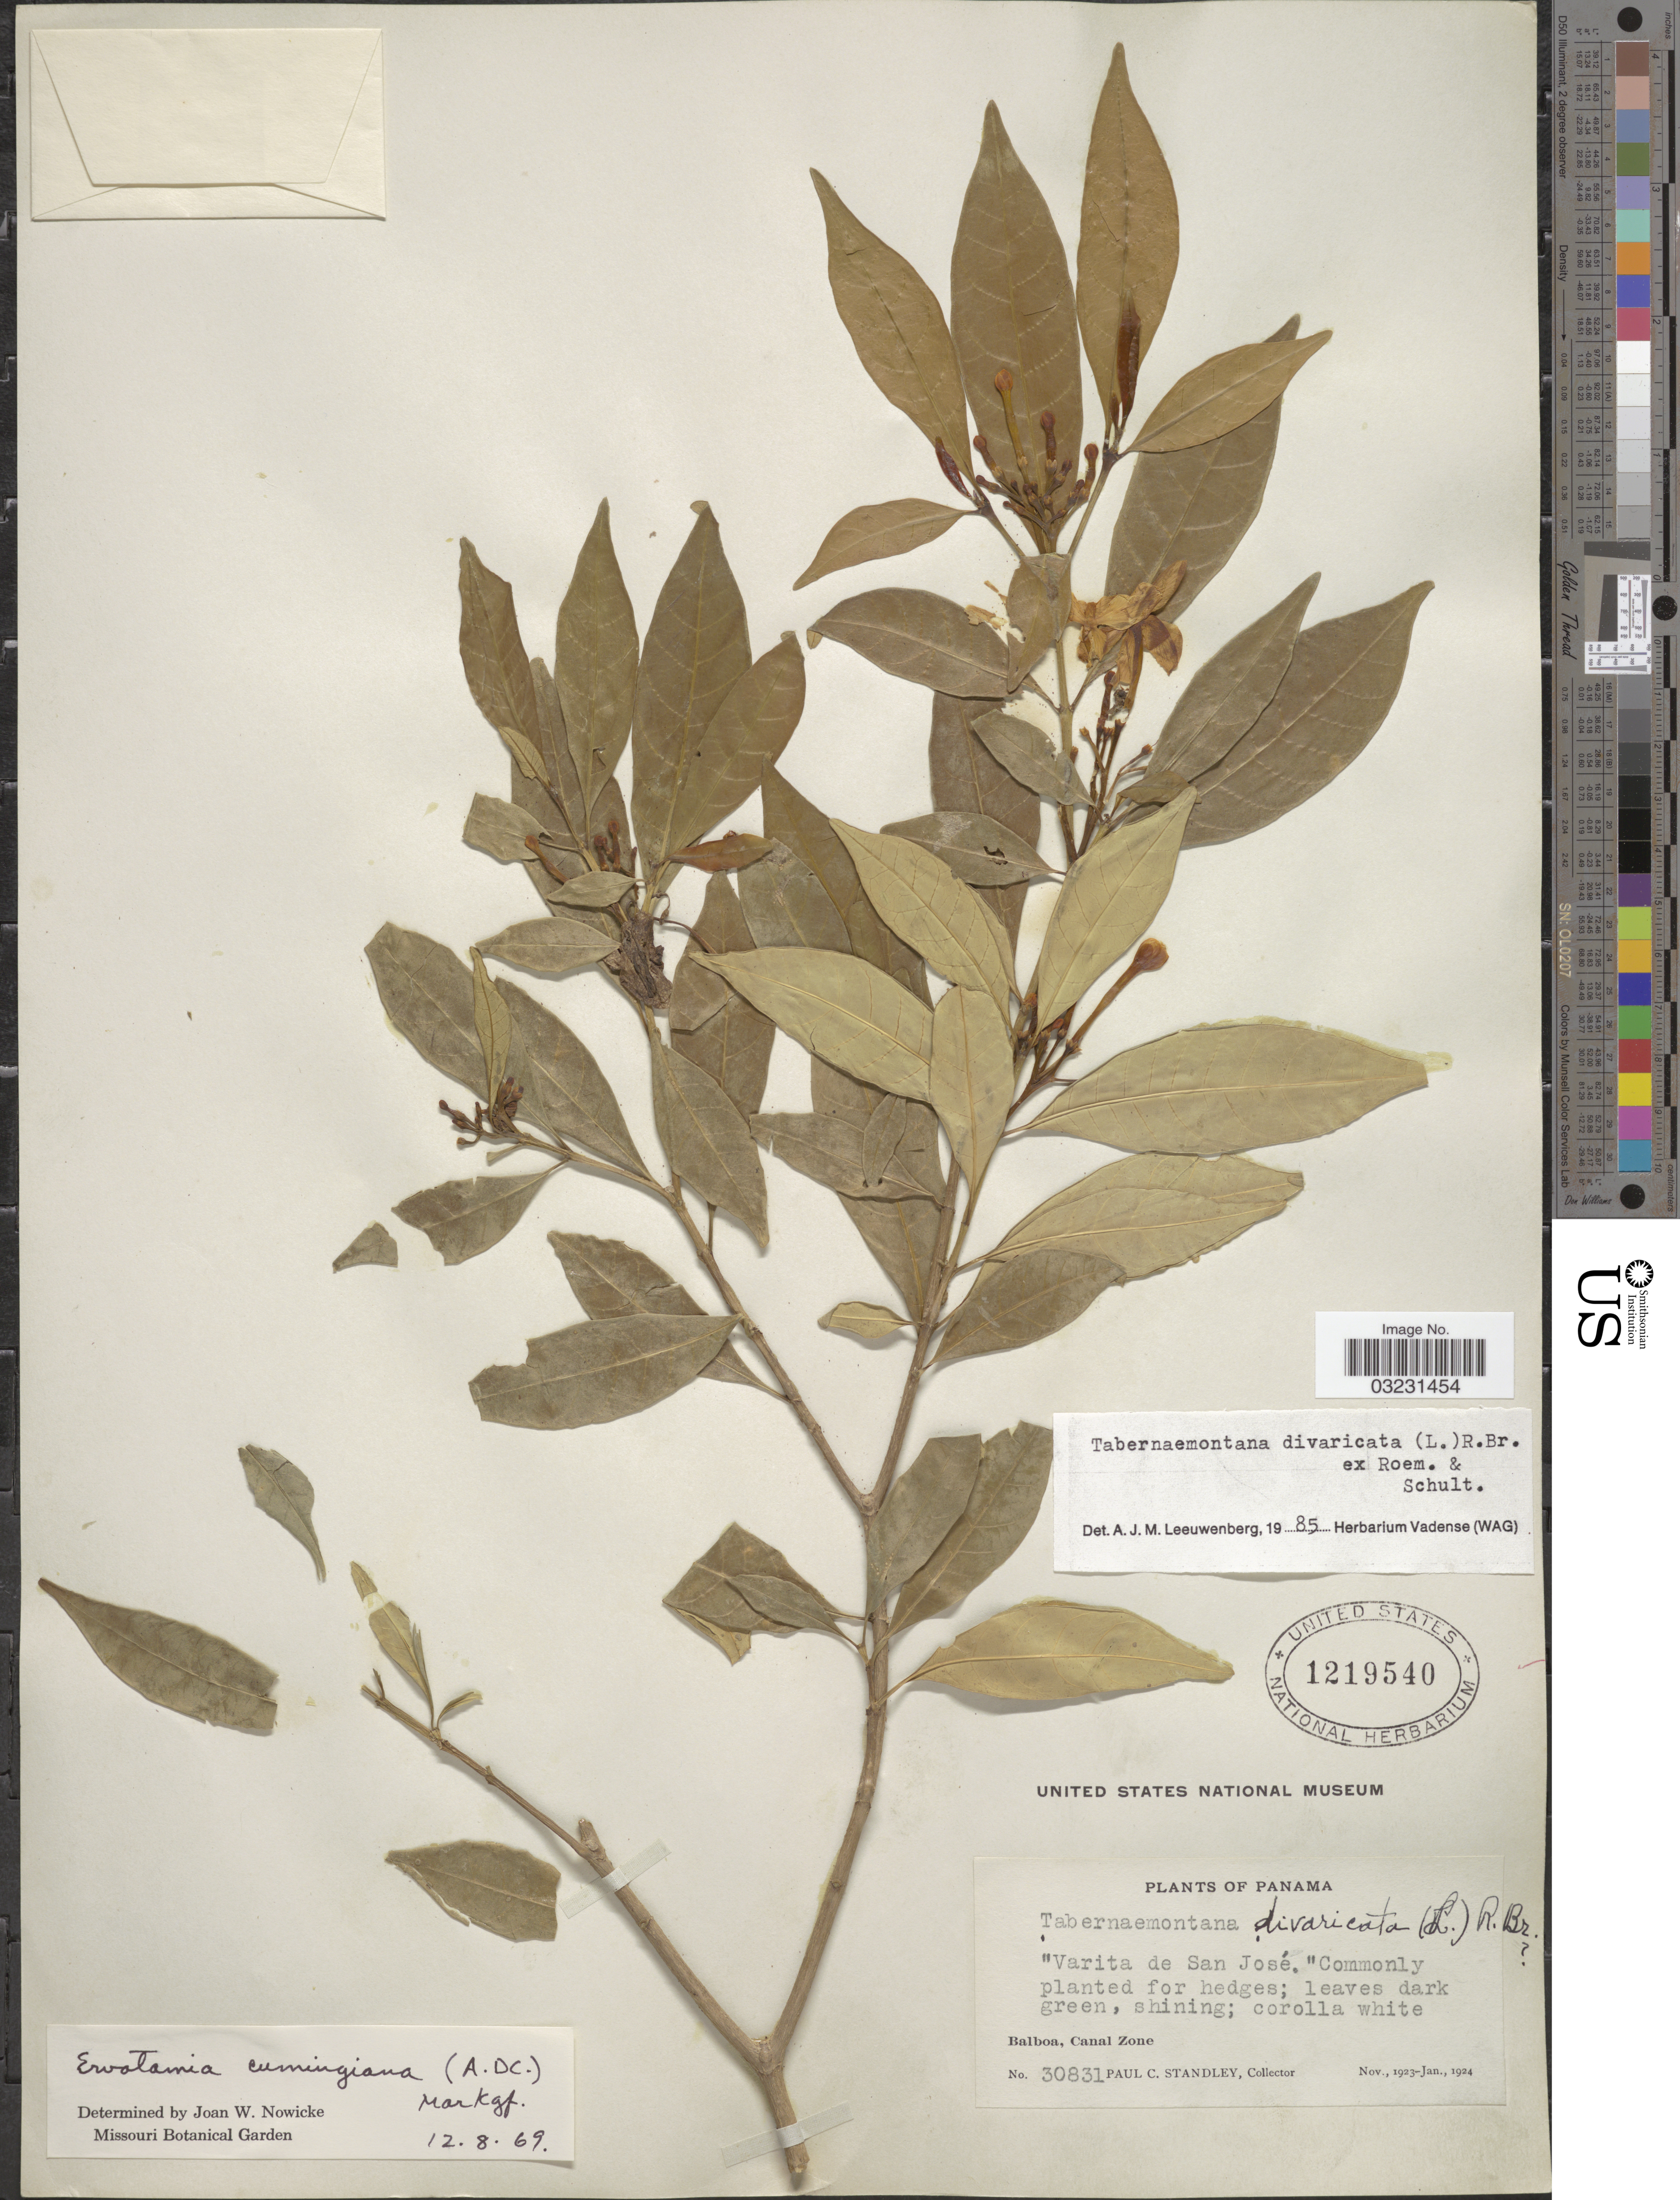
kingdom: Plantae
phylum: Tracheophyta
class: Magnoliopsida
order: Gentianales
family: Apocynaceae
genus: Tabernaemontana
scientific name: Tabernaemontana divaricata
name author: (L.) R. Br. ex Roem. & Schult.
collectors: P. C. Standley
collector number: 30831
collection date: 1923-11/1924-01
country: Panama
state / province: Colón / Panamá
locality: Balboa, Canal Zone. "Varita de San José."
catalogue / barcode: US 1219540